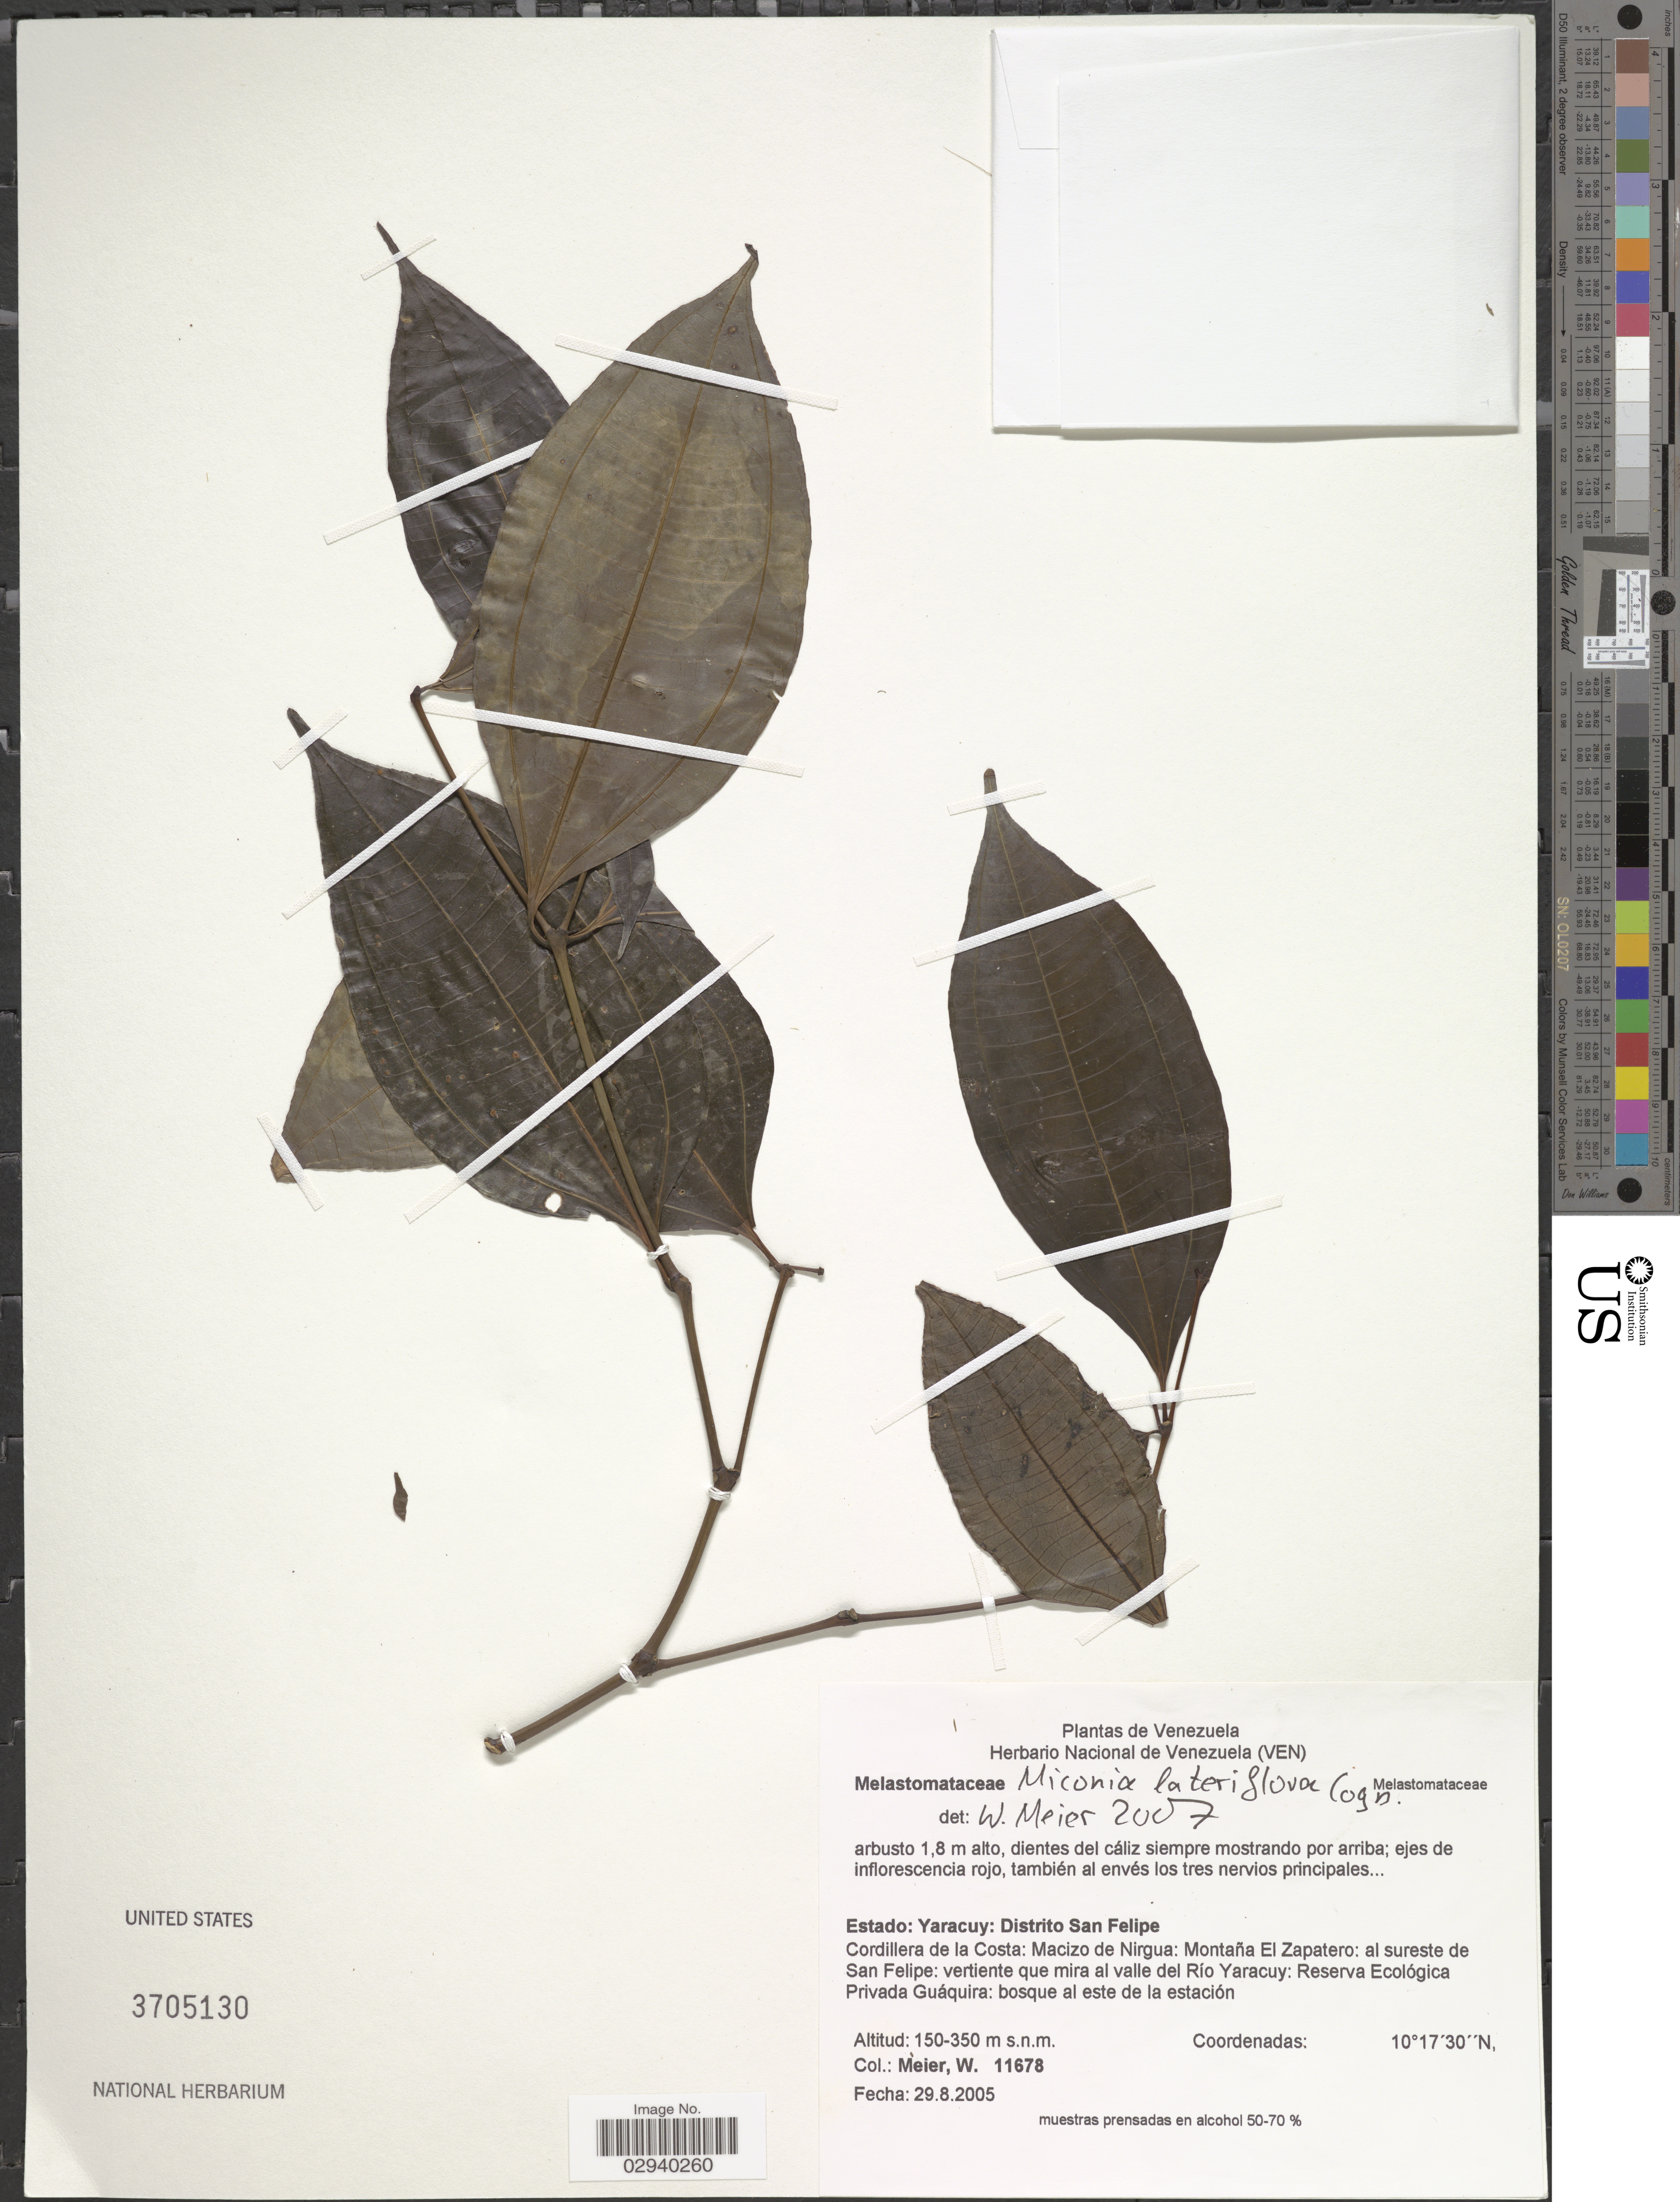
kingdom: Plantae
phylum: Tracheophyta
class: Magnoliopsida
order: Myrtales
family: Melastomataceae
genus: Miconia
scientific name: Miconia lateriflora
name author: Cogn.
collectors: W. Meier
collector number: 11678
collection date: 2005-08-29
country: Venezuela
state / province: Yaracuy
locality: Distrito San Felipe. Cordillera de la Costa: Macizo de Nirgua: Montaña El Zapatero: al sureste de San Felipe: vertiente que mira al valle del Río Yaracuy: Reserva Ecológica Privada Guáquira.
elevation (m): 150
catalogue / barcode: US 3705130